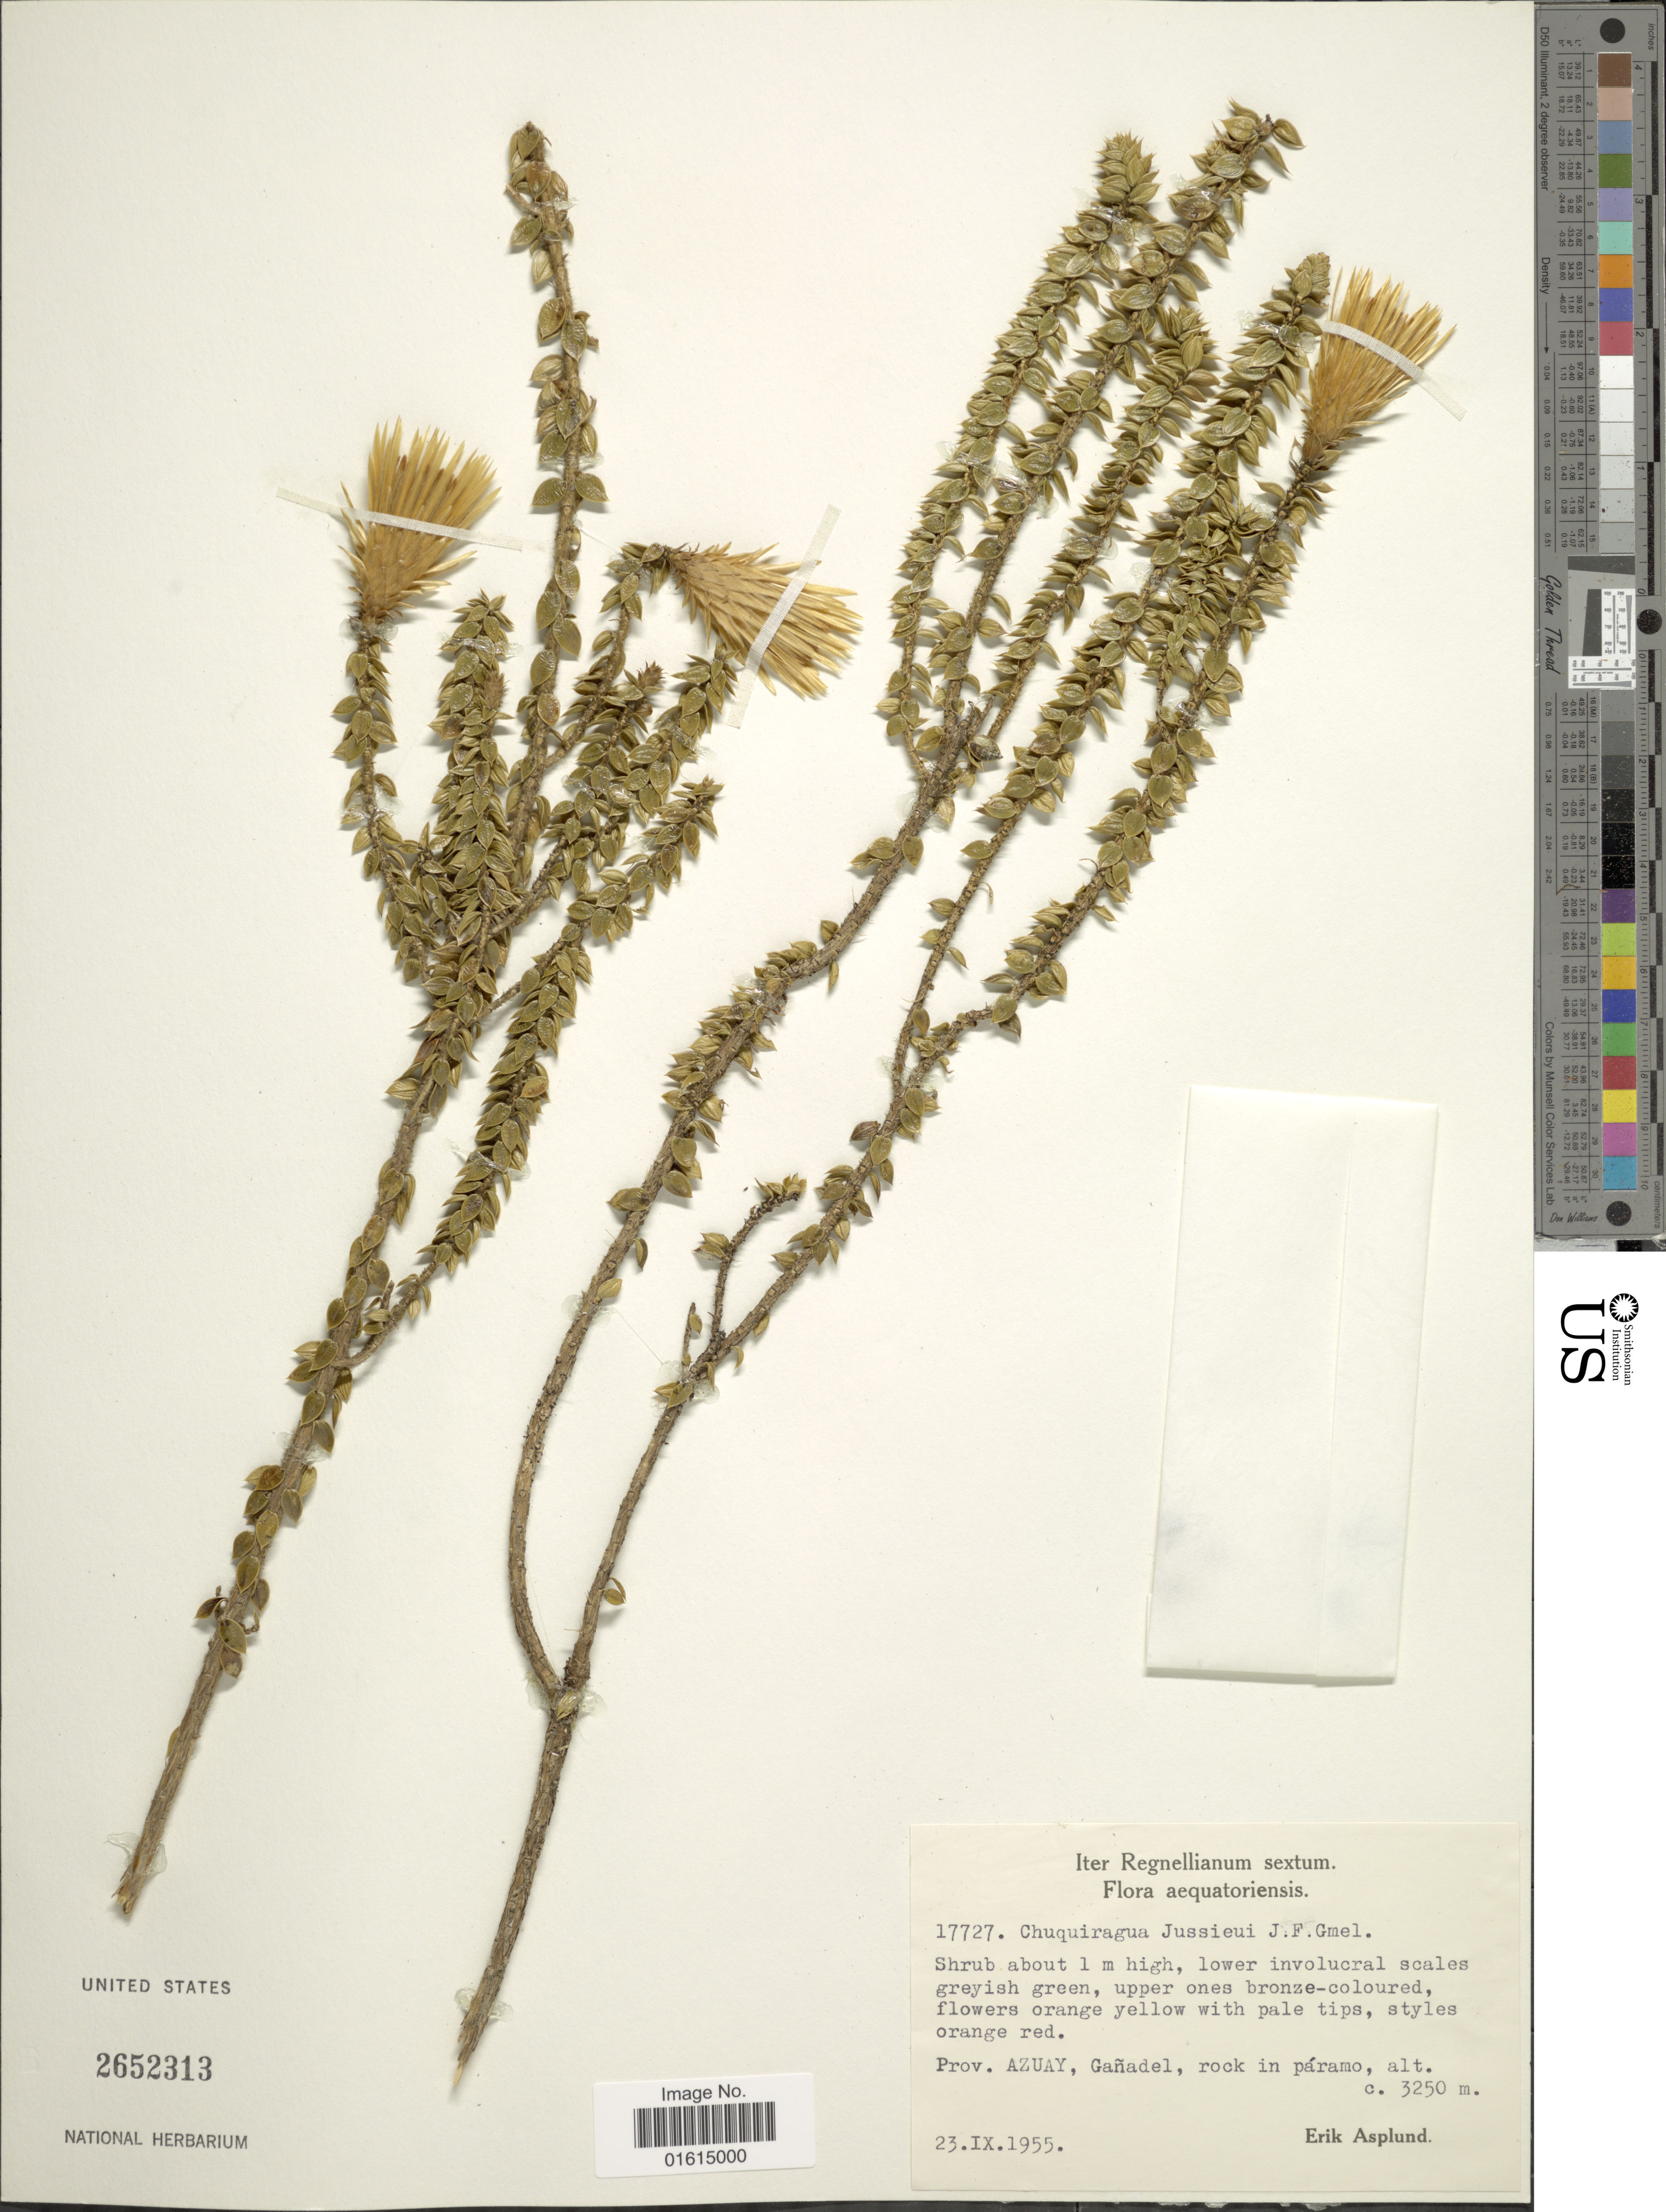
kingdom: Plantae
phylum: Tracheophyta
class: Magnoliopsida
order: Asterales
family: Asteraceae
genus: Chuquiraga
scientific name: Chuquiraga jussieui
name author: J.F. Gmel.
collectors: E. Asplund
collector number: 17727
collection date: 1955-09-23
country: Ecuador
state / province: Azuay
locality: Aequatoriensis, Prov. Azuay, Ganadel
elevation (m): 3250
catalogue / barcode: US 2652313